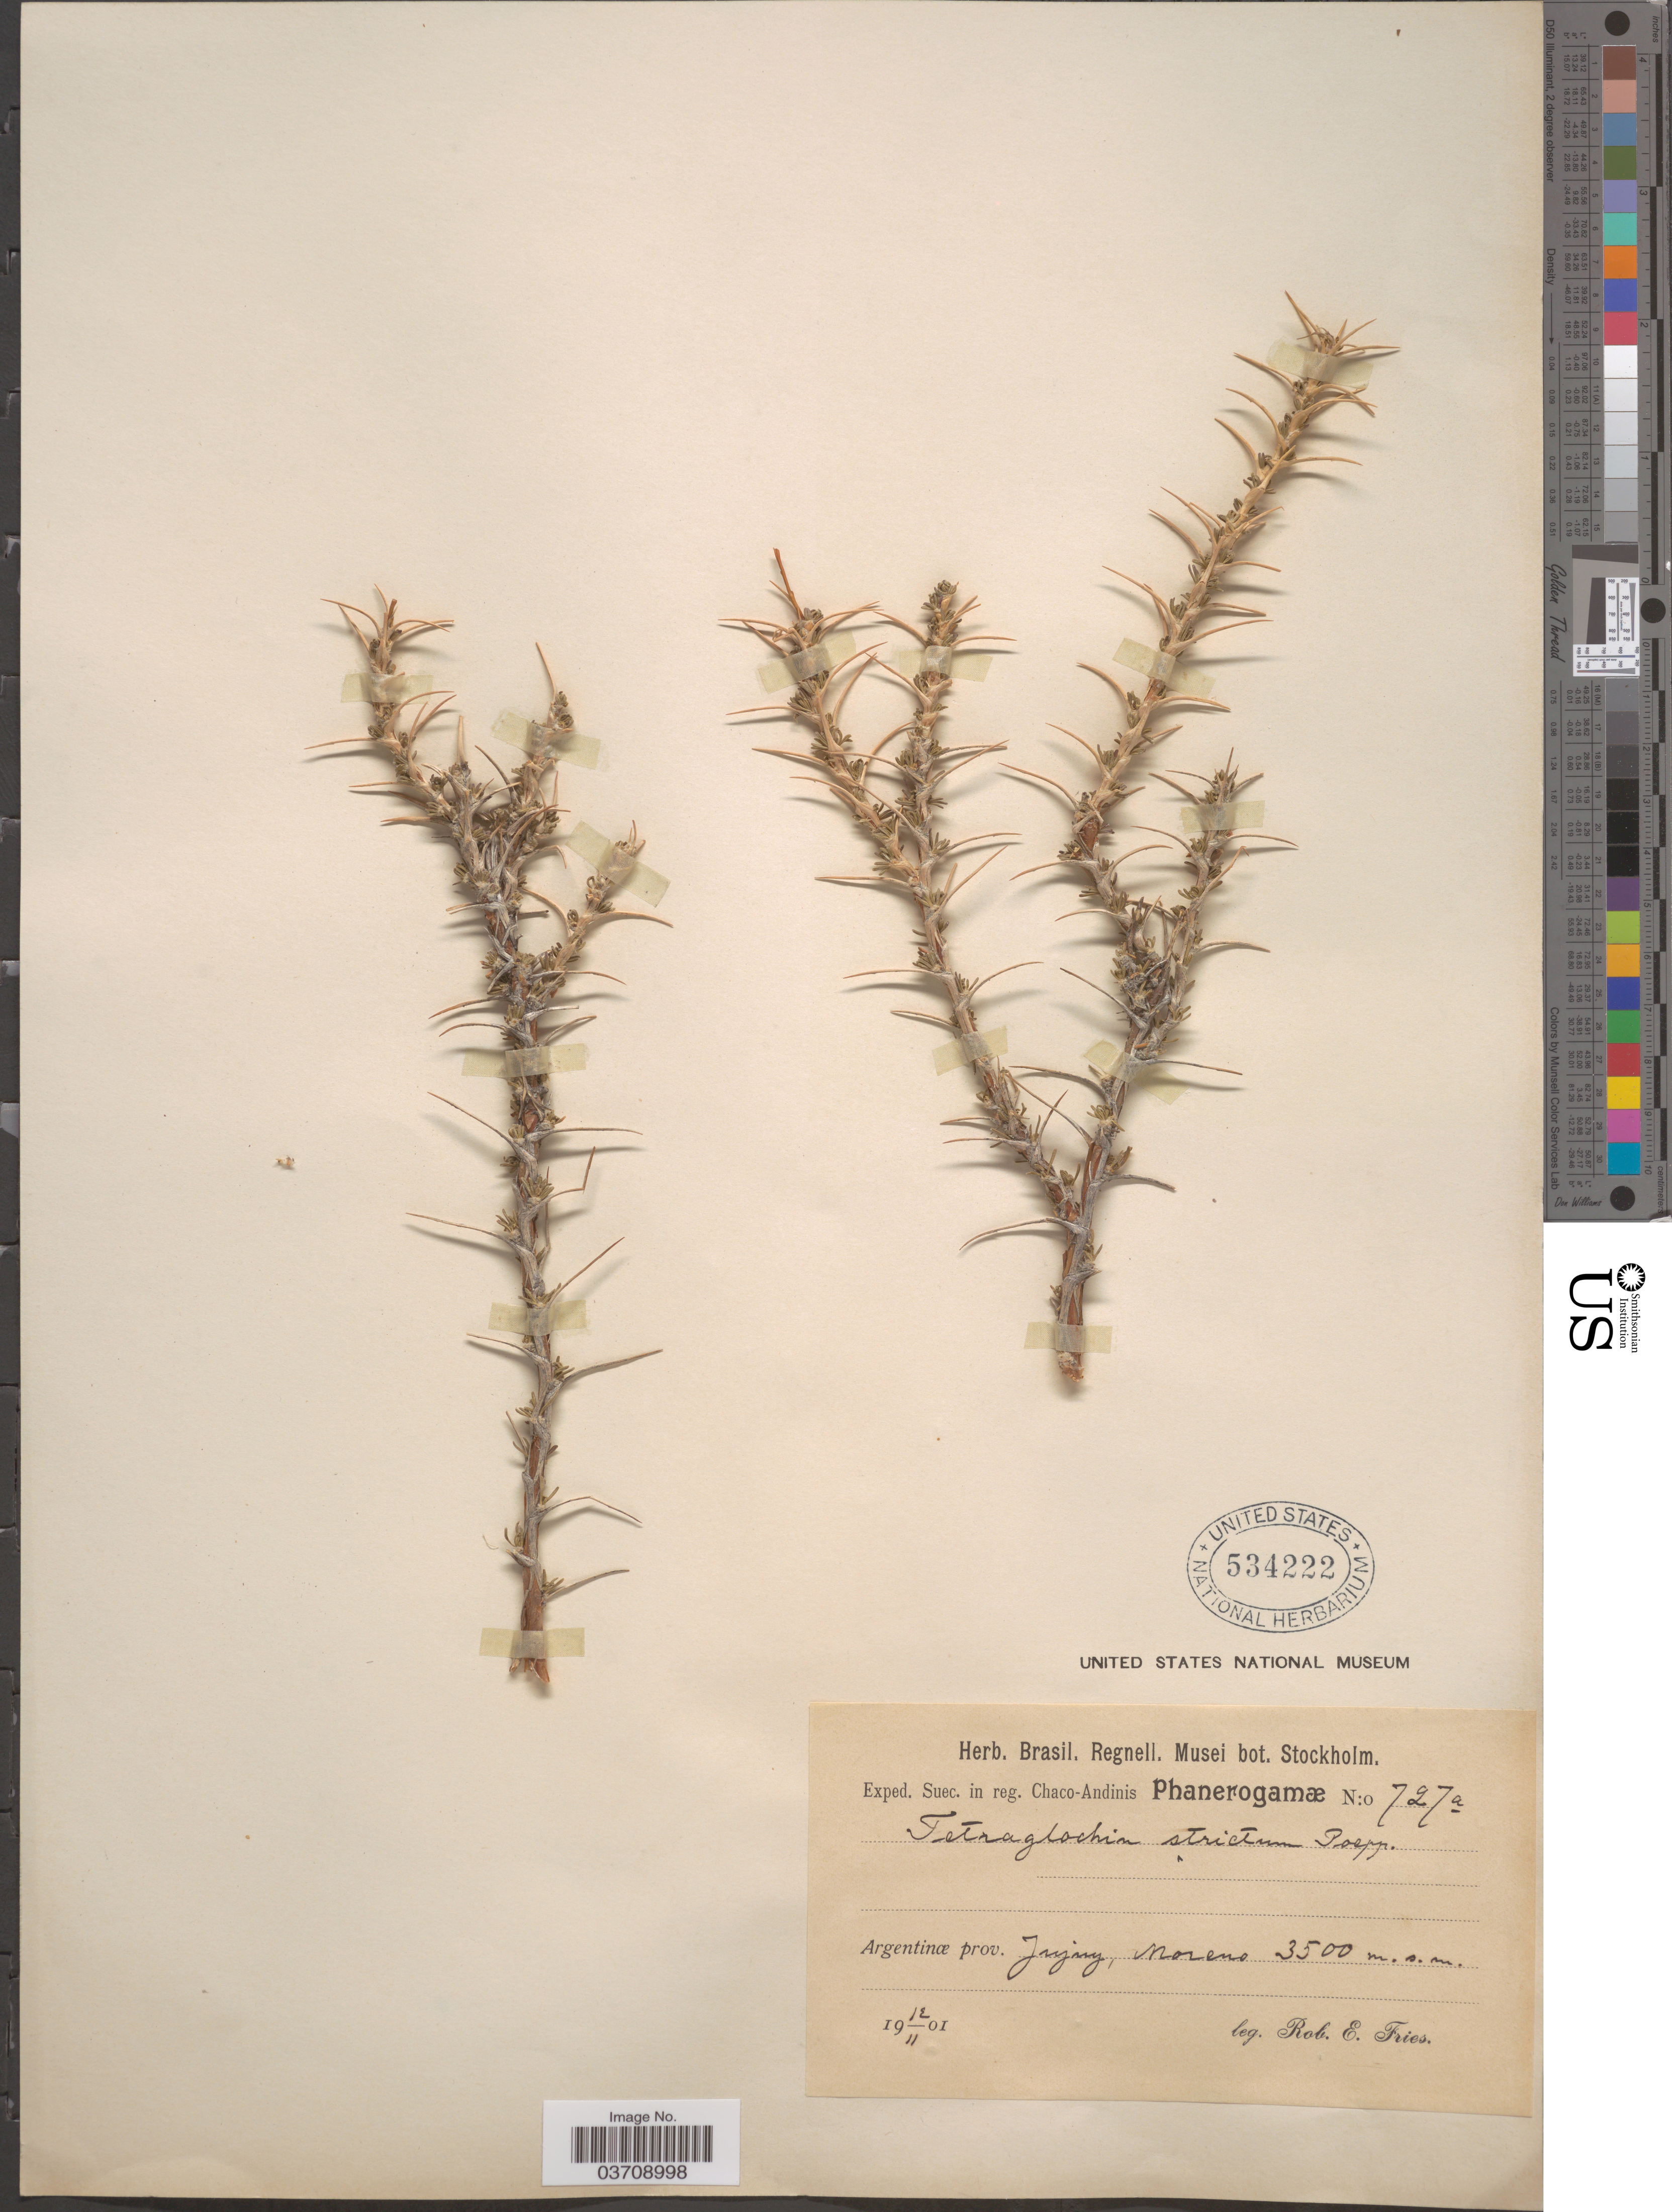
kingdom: Plantae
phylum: Tracheophyta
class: Magnoliopsida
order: Rosales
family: Rosaceae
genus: Tetraglochin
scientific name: Tetraglochin alatum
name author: (Gillies ex Hook. & Arn.) Kuntze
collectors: R. E. Fries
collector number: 727a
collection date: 1901-02-12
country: Argentina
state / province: Jujuy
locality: Moreno.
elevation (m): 3500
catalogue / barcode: US 534222